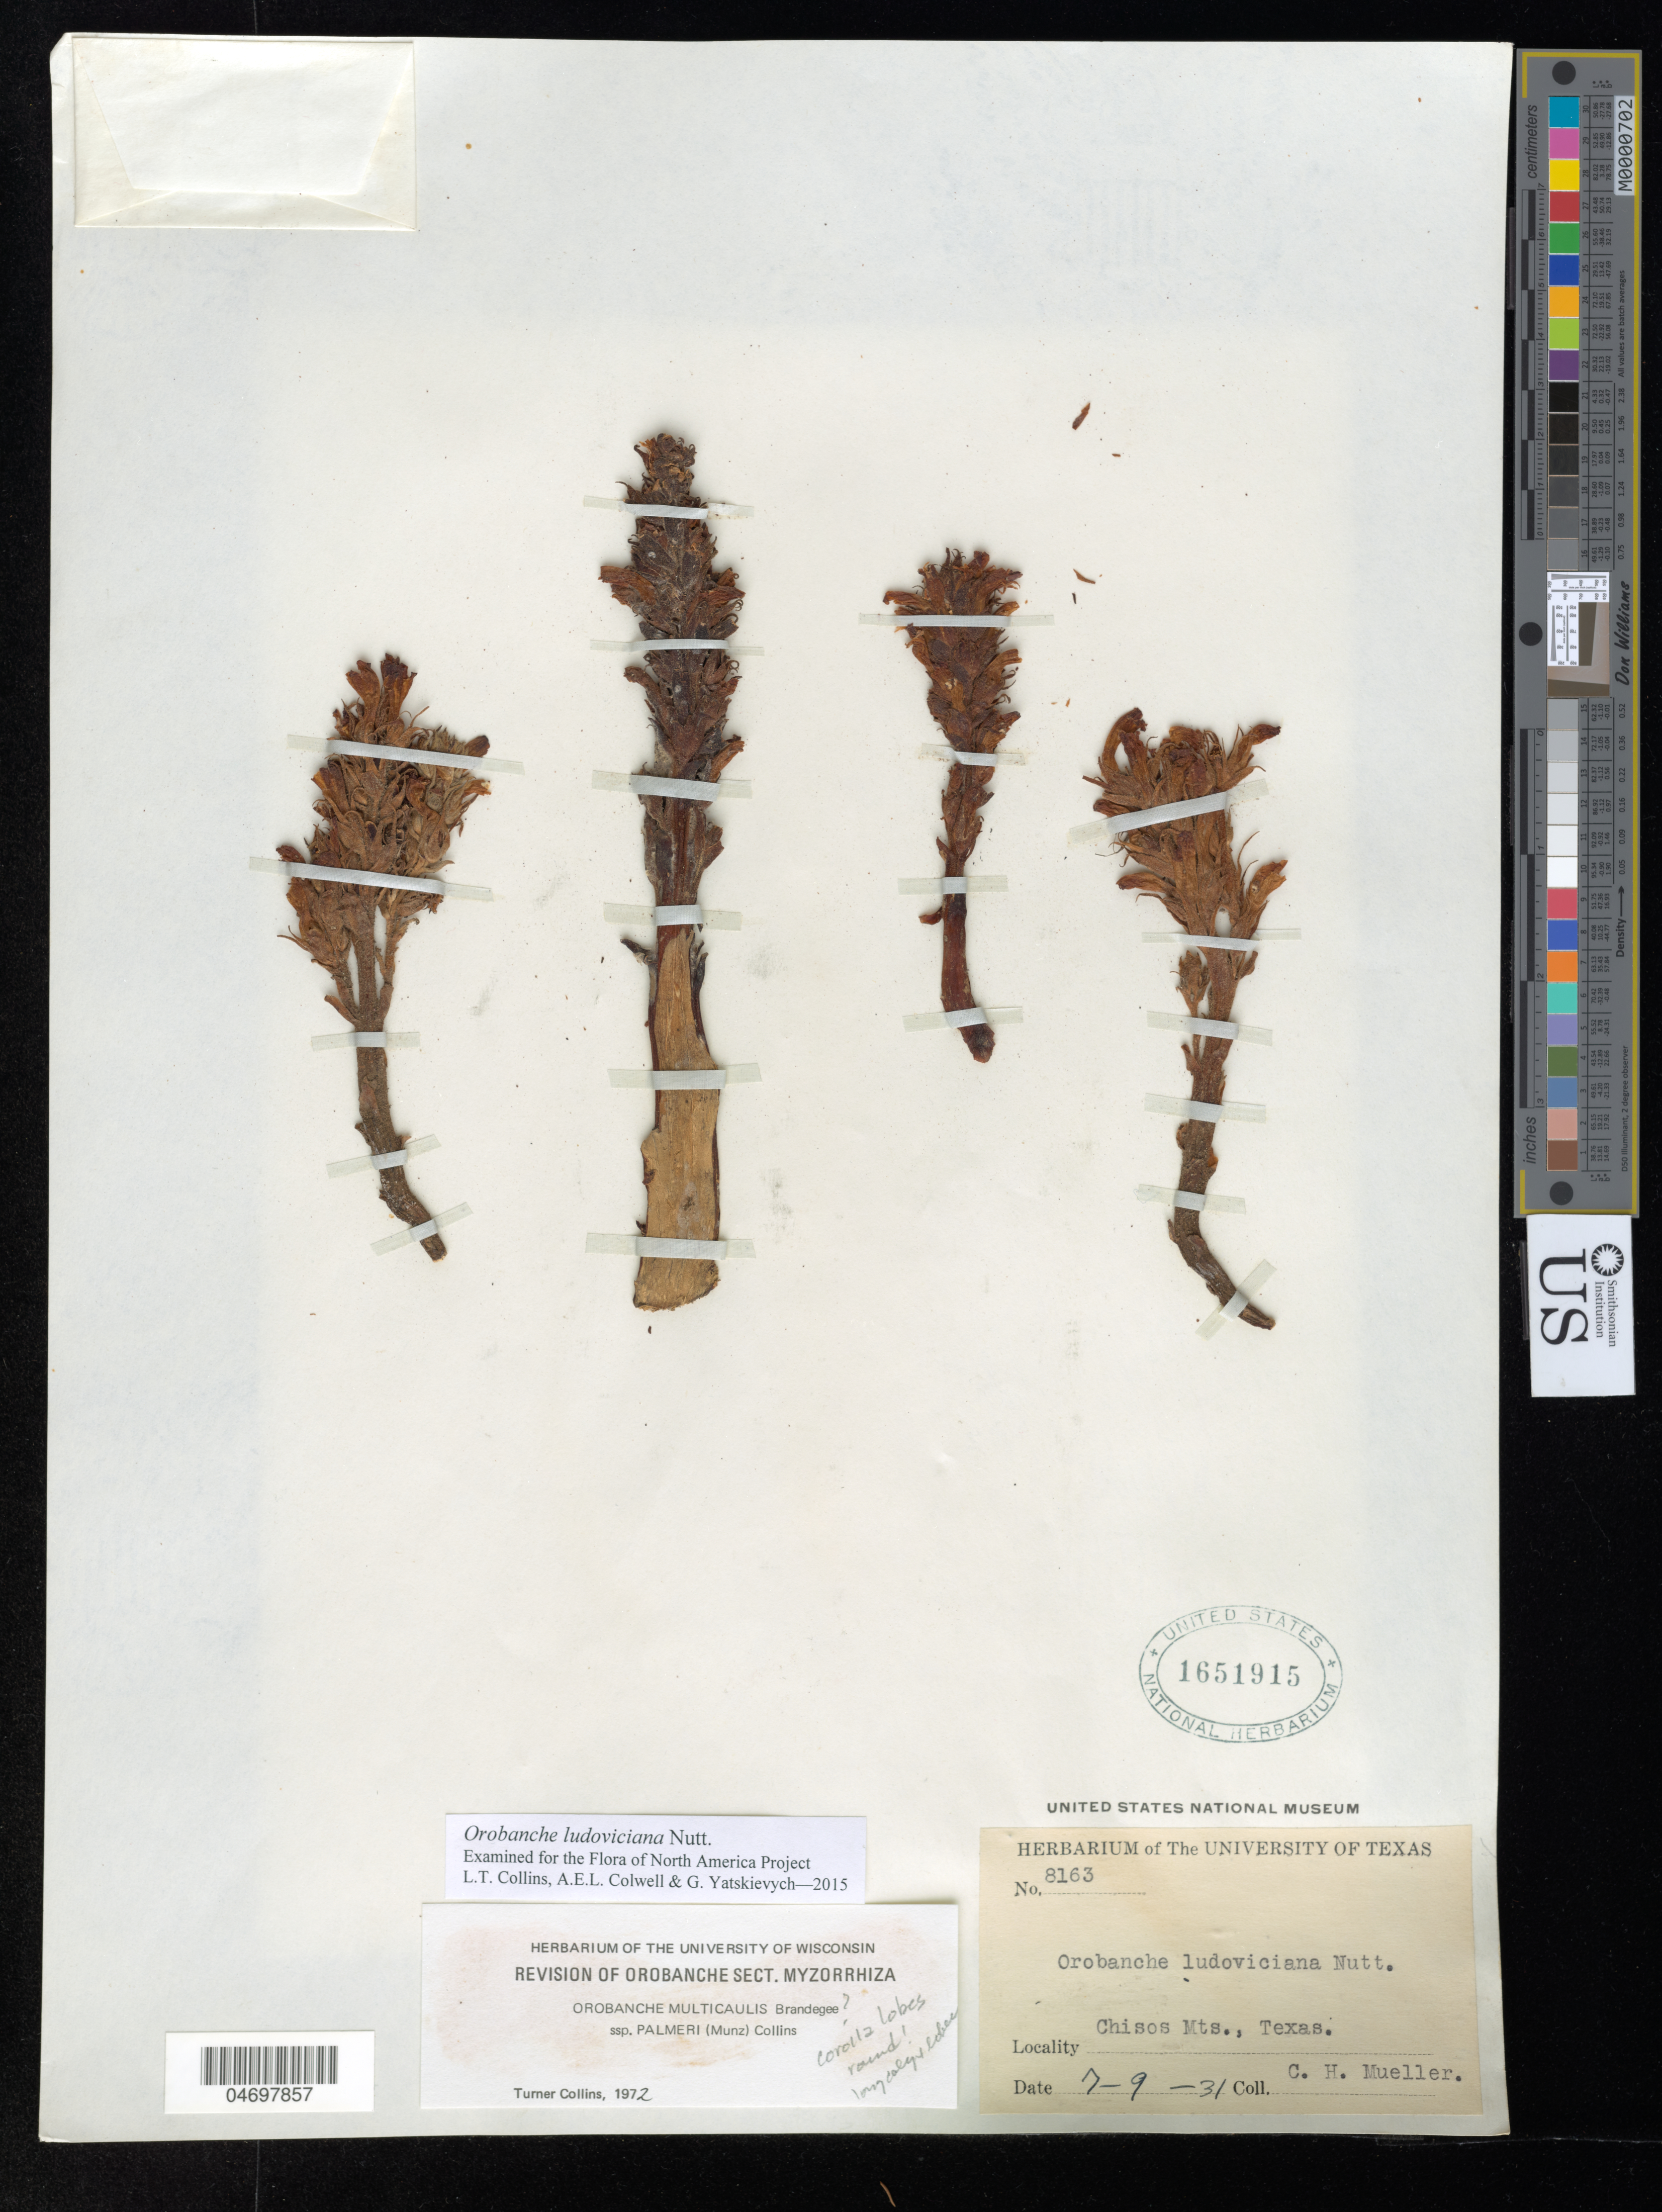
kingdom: Plantae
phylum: Tracheophyta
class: Magnoliopsida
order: Lamiales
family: Orobanchaceae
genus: Orobanche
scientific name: Orobanche ludoviciana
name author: Nutt.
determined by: Collins, L. T.; Colwell, A. E.; Yatskievych, G. A.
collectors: C. H. Mueller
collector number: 8163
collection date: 1931-07-09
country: United States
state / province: Texas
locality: Chisos Mts.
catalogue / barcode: US 1651915